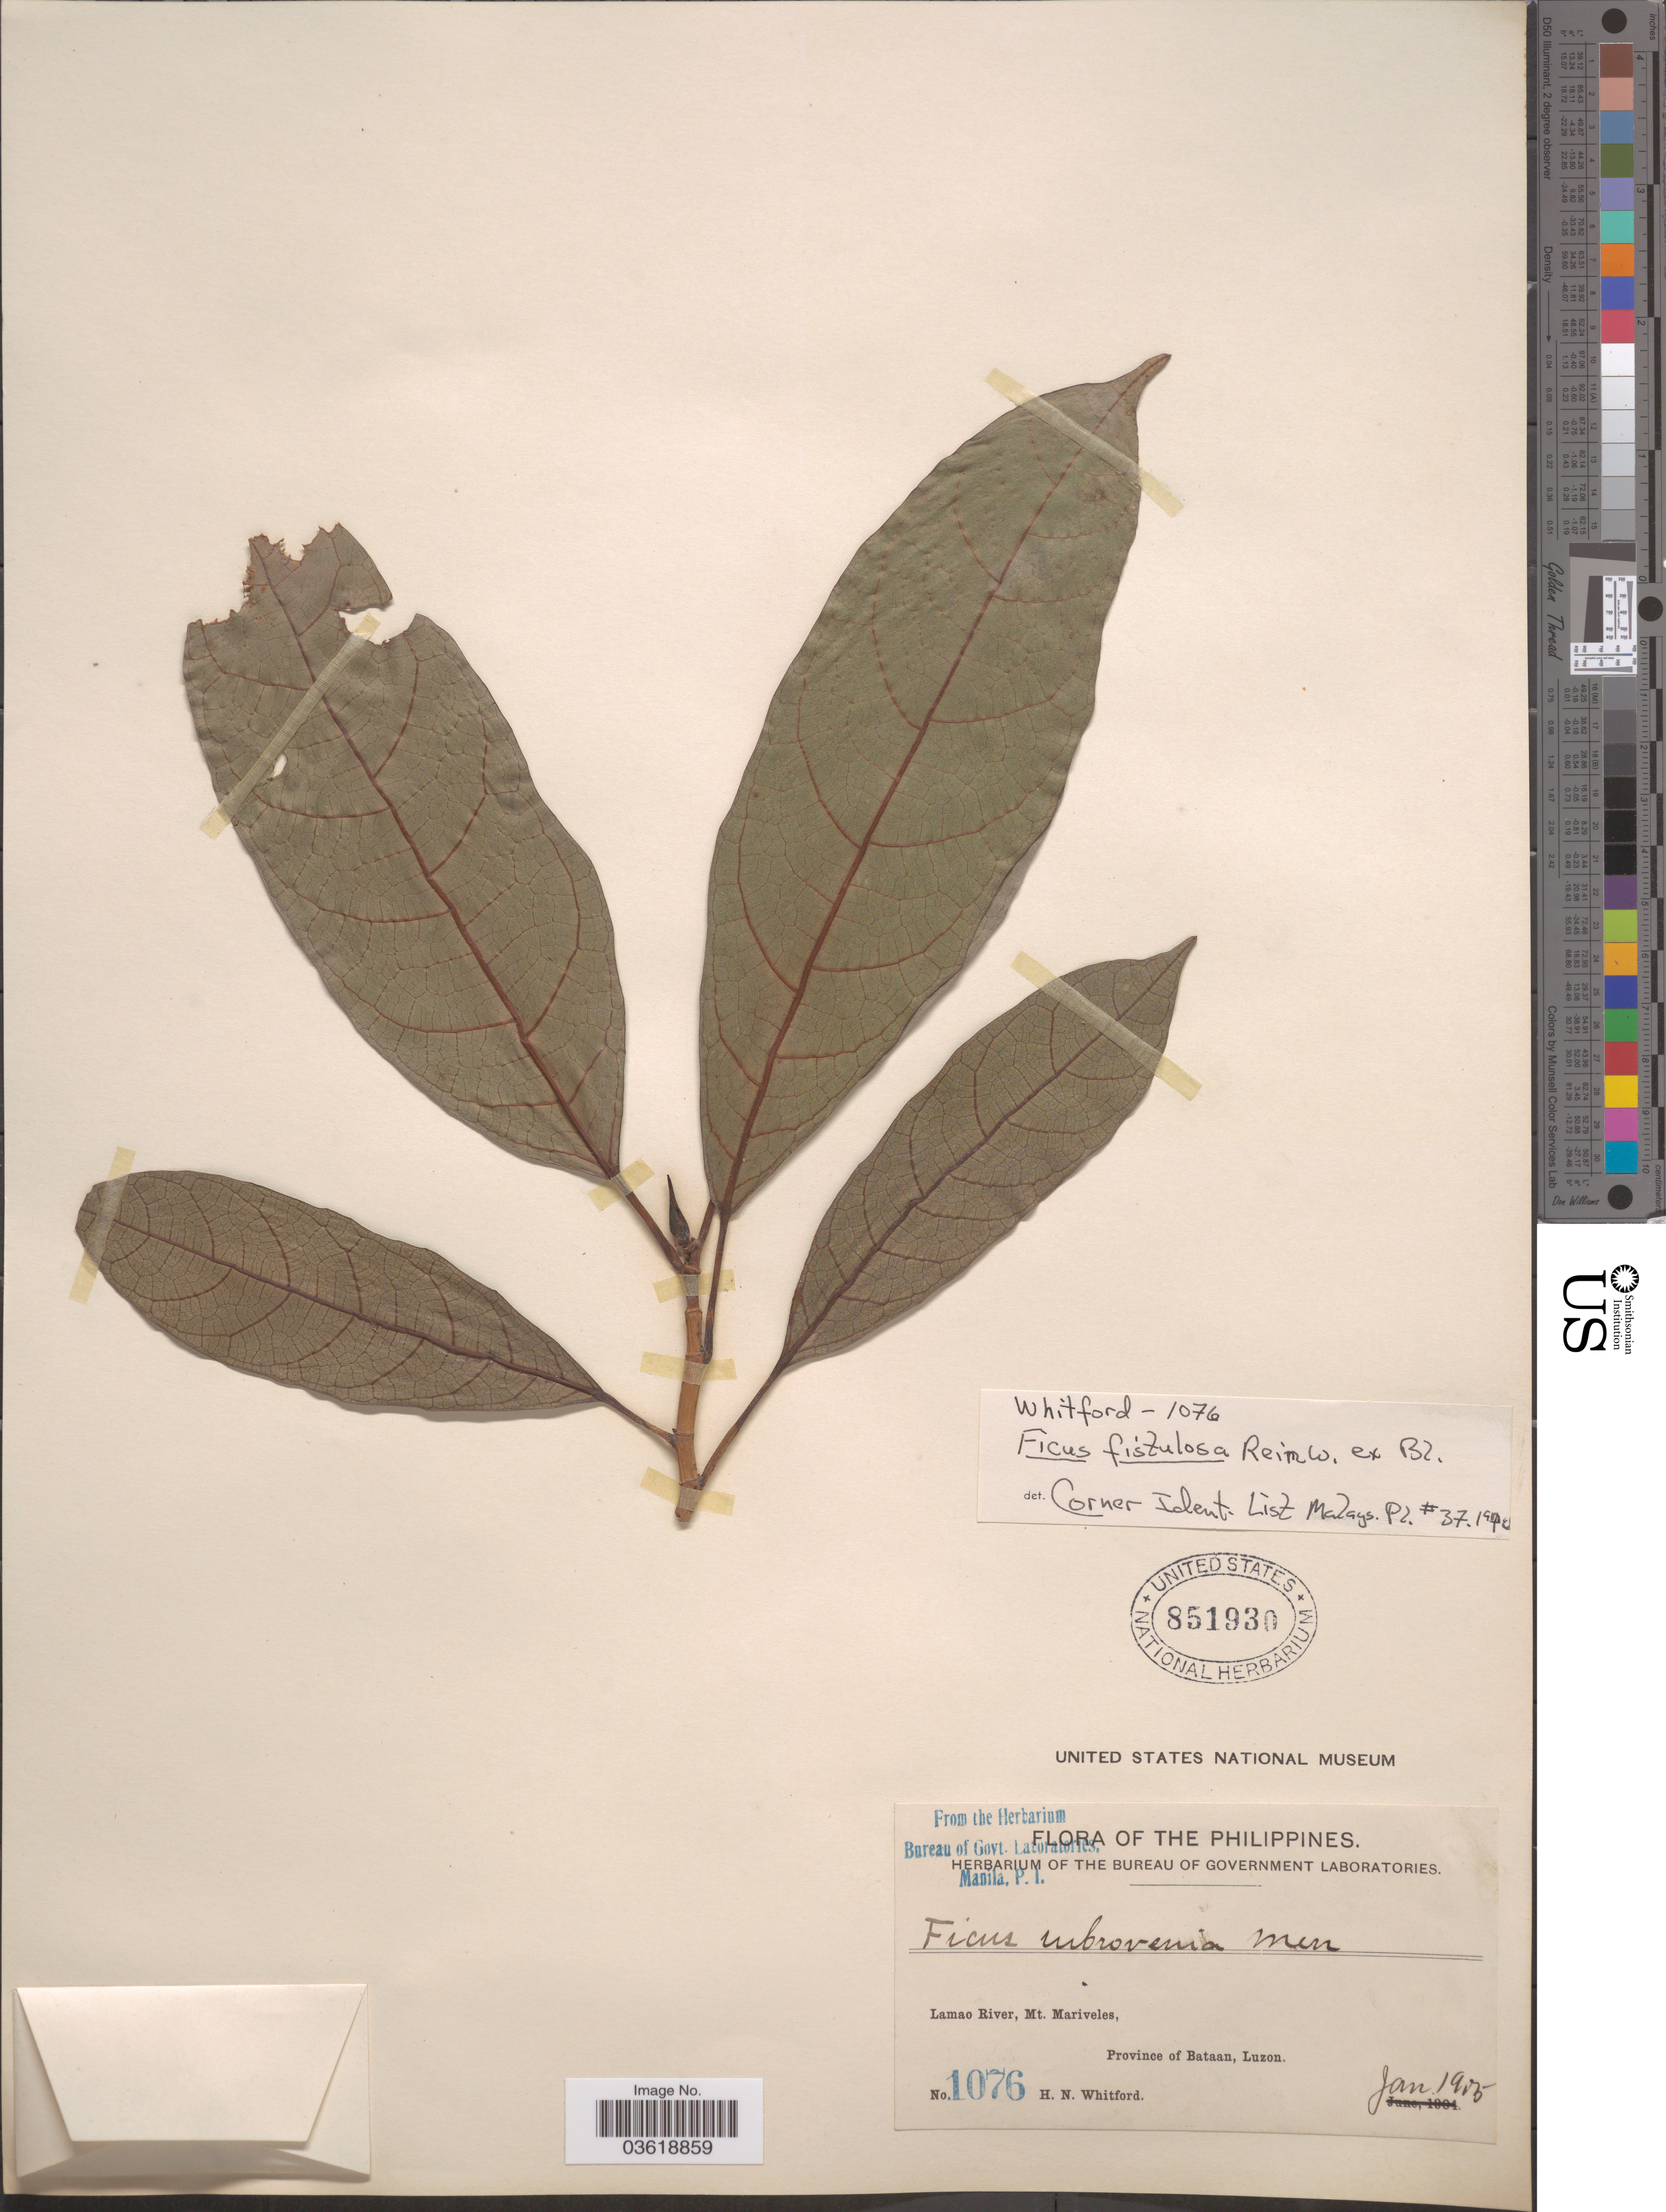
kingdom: Plantae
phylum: Tracheophyta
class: Magnoliopsida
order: Rosales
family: Moraceae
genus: Ficus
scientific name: Ficus fistulosa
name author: Reinw. ex Blume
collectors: H. N. Whitford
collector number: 1076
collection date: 1905-01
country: Philippines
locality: Lamao River, Mt. Mariveles, Province of Bataan, Luzon.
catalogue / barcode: US 851930